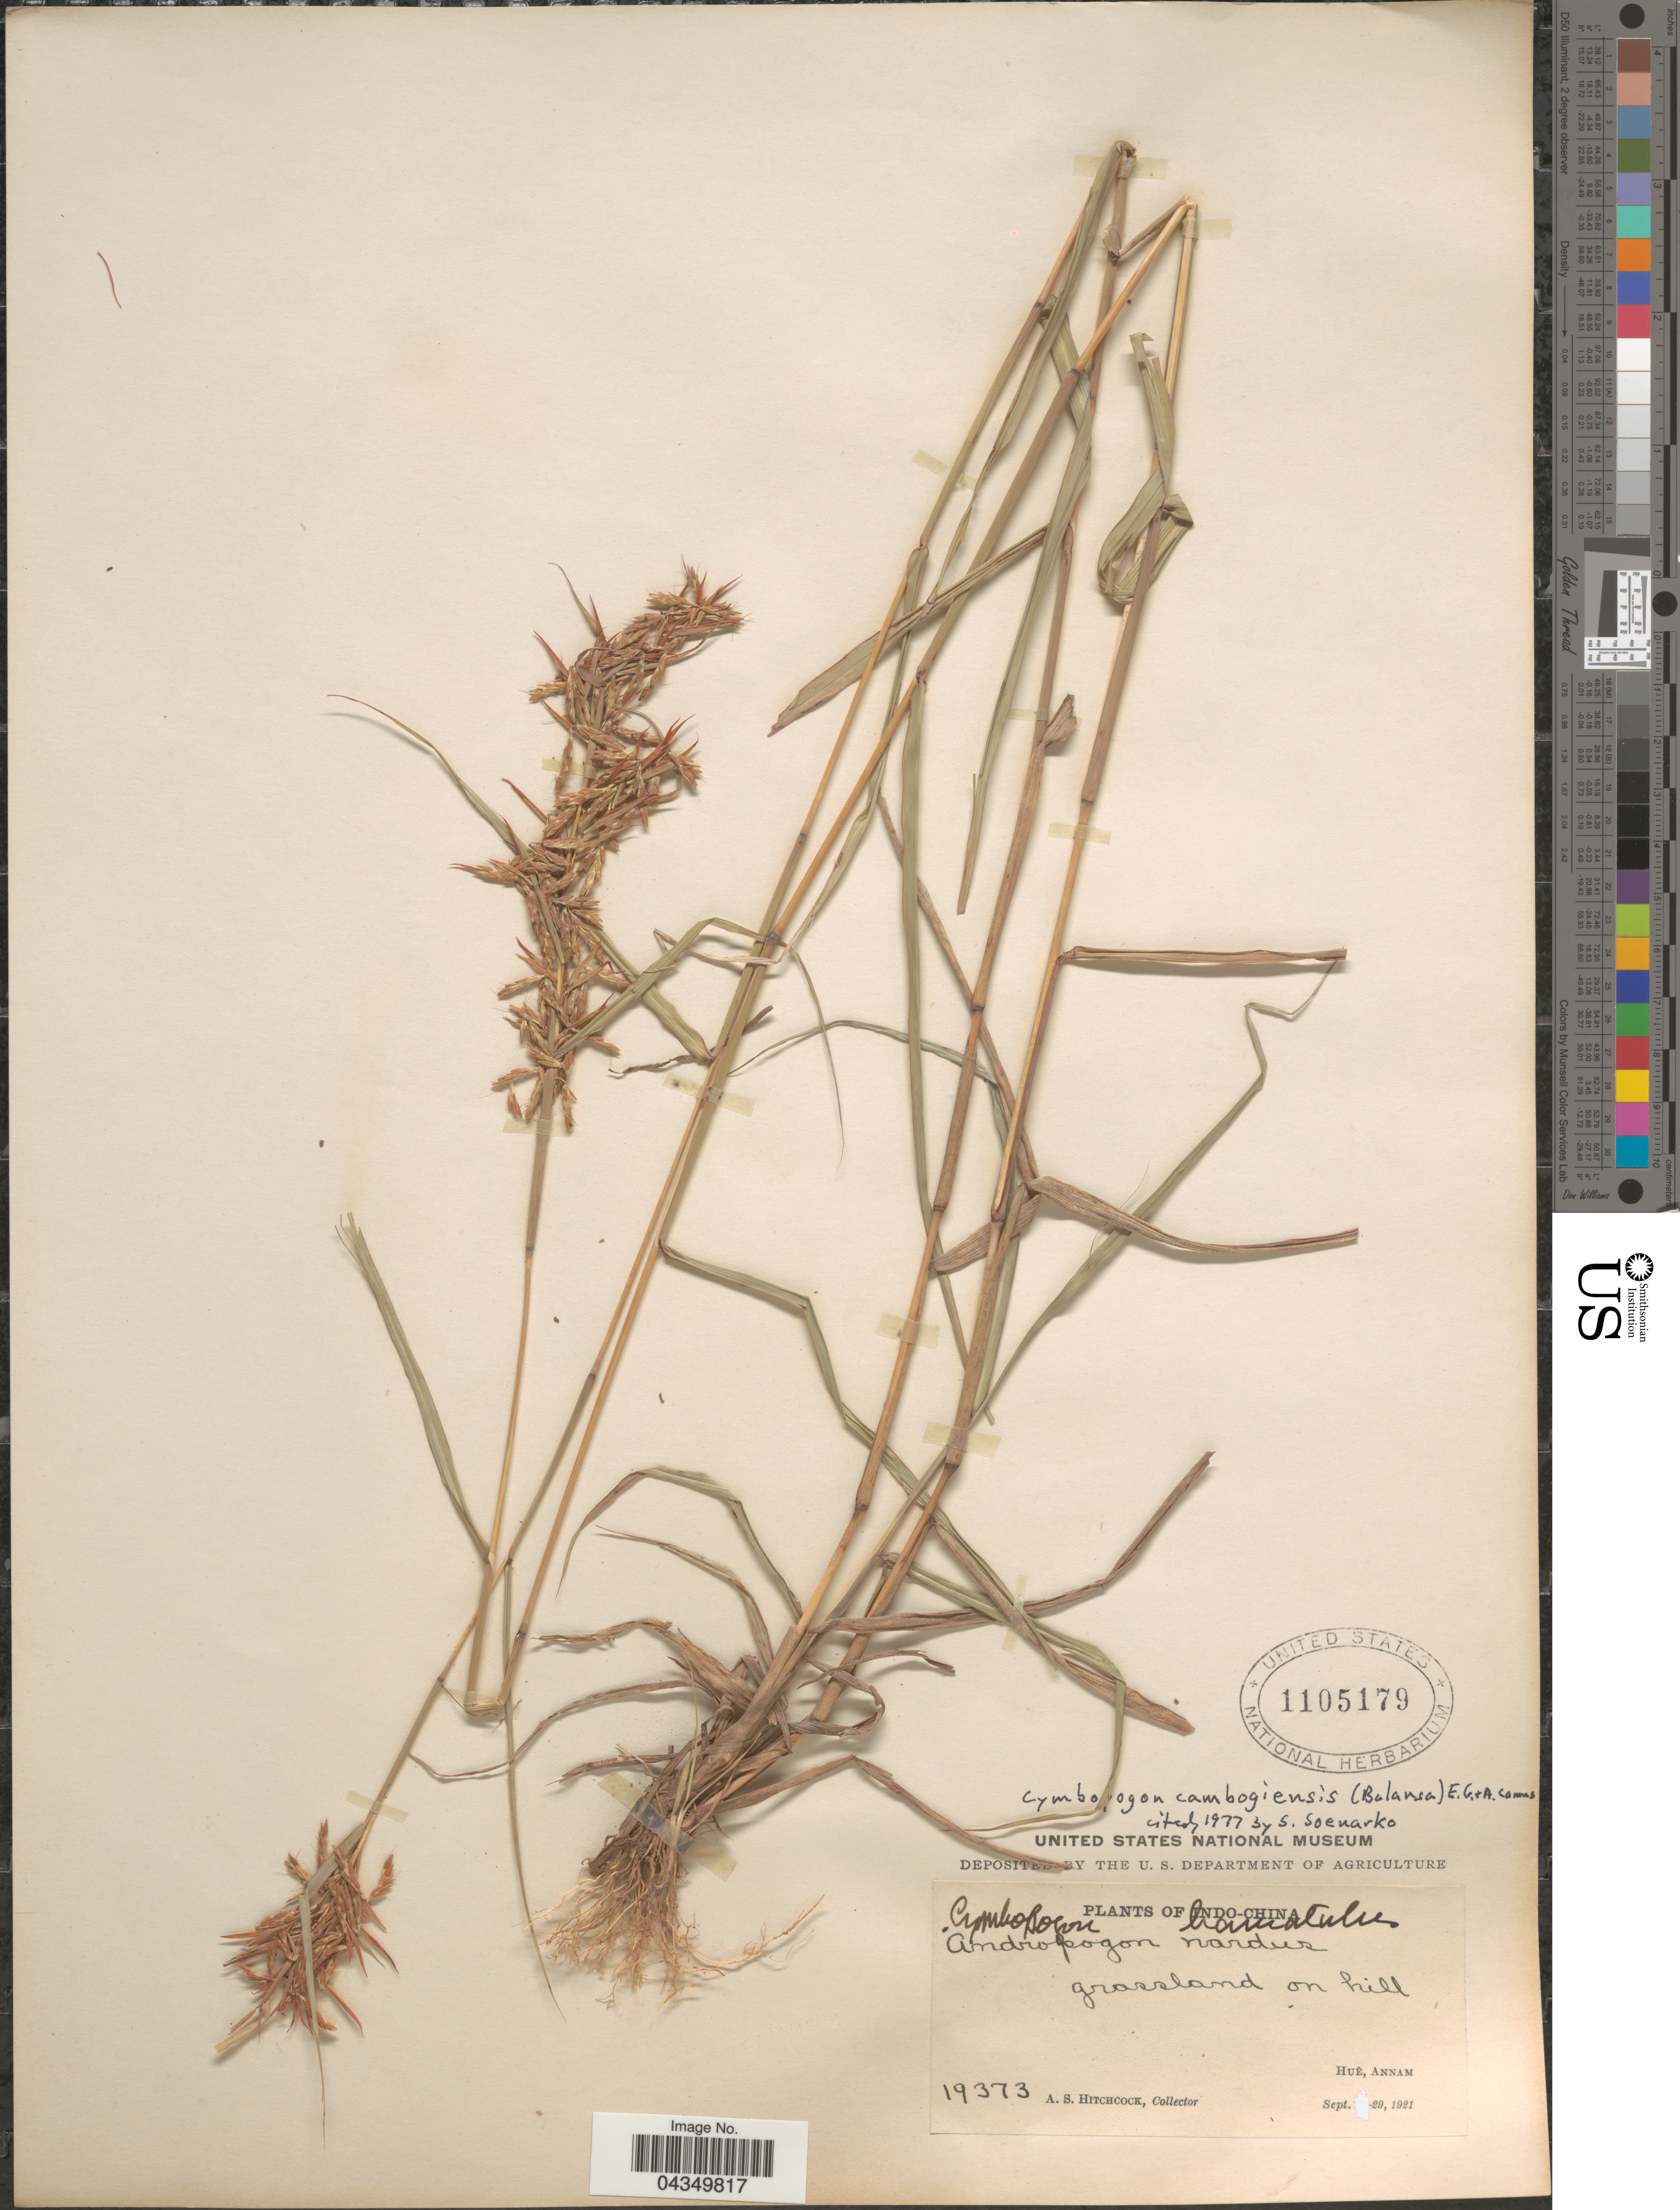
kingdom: Plantae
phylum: Tracheophyta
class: Liliopsida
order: Poales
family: Poaceae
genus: Cymbopogon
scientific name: Cymbopogon cambodgiensis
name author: E.G. Camus & A. Camus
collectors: A. S. Hitchcock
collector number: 19373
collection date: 1921-09-29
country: Vietnam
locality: Huê, Annam.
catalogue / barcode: US 1105179